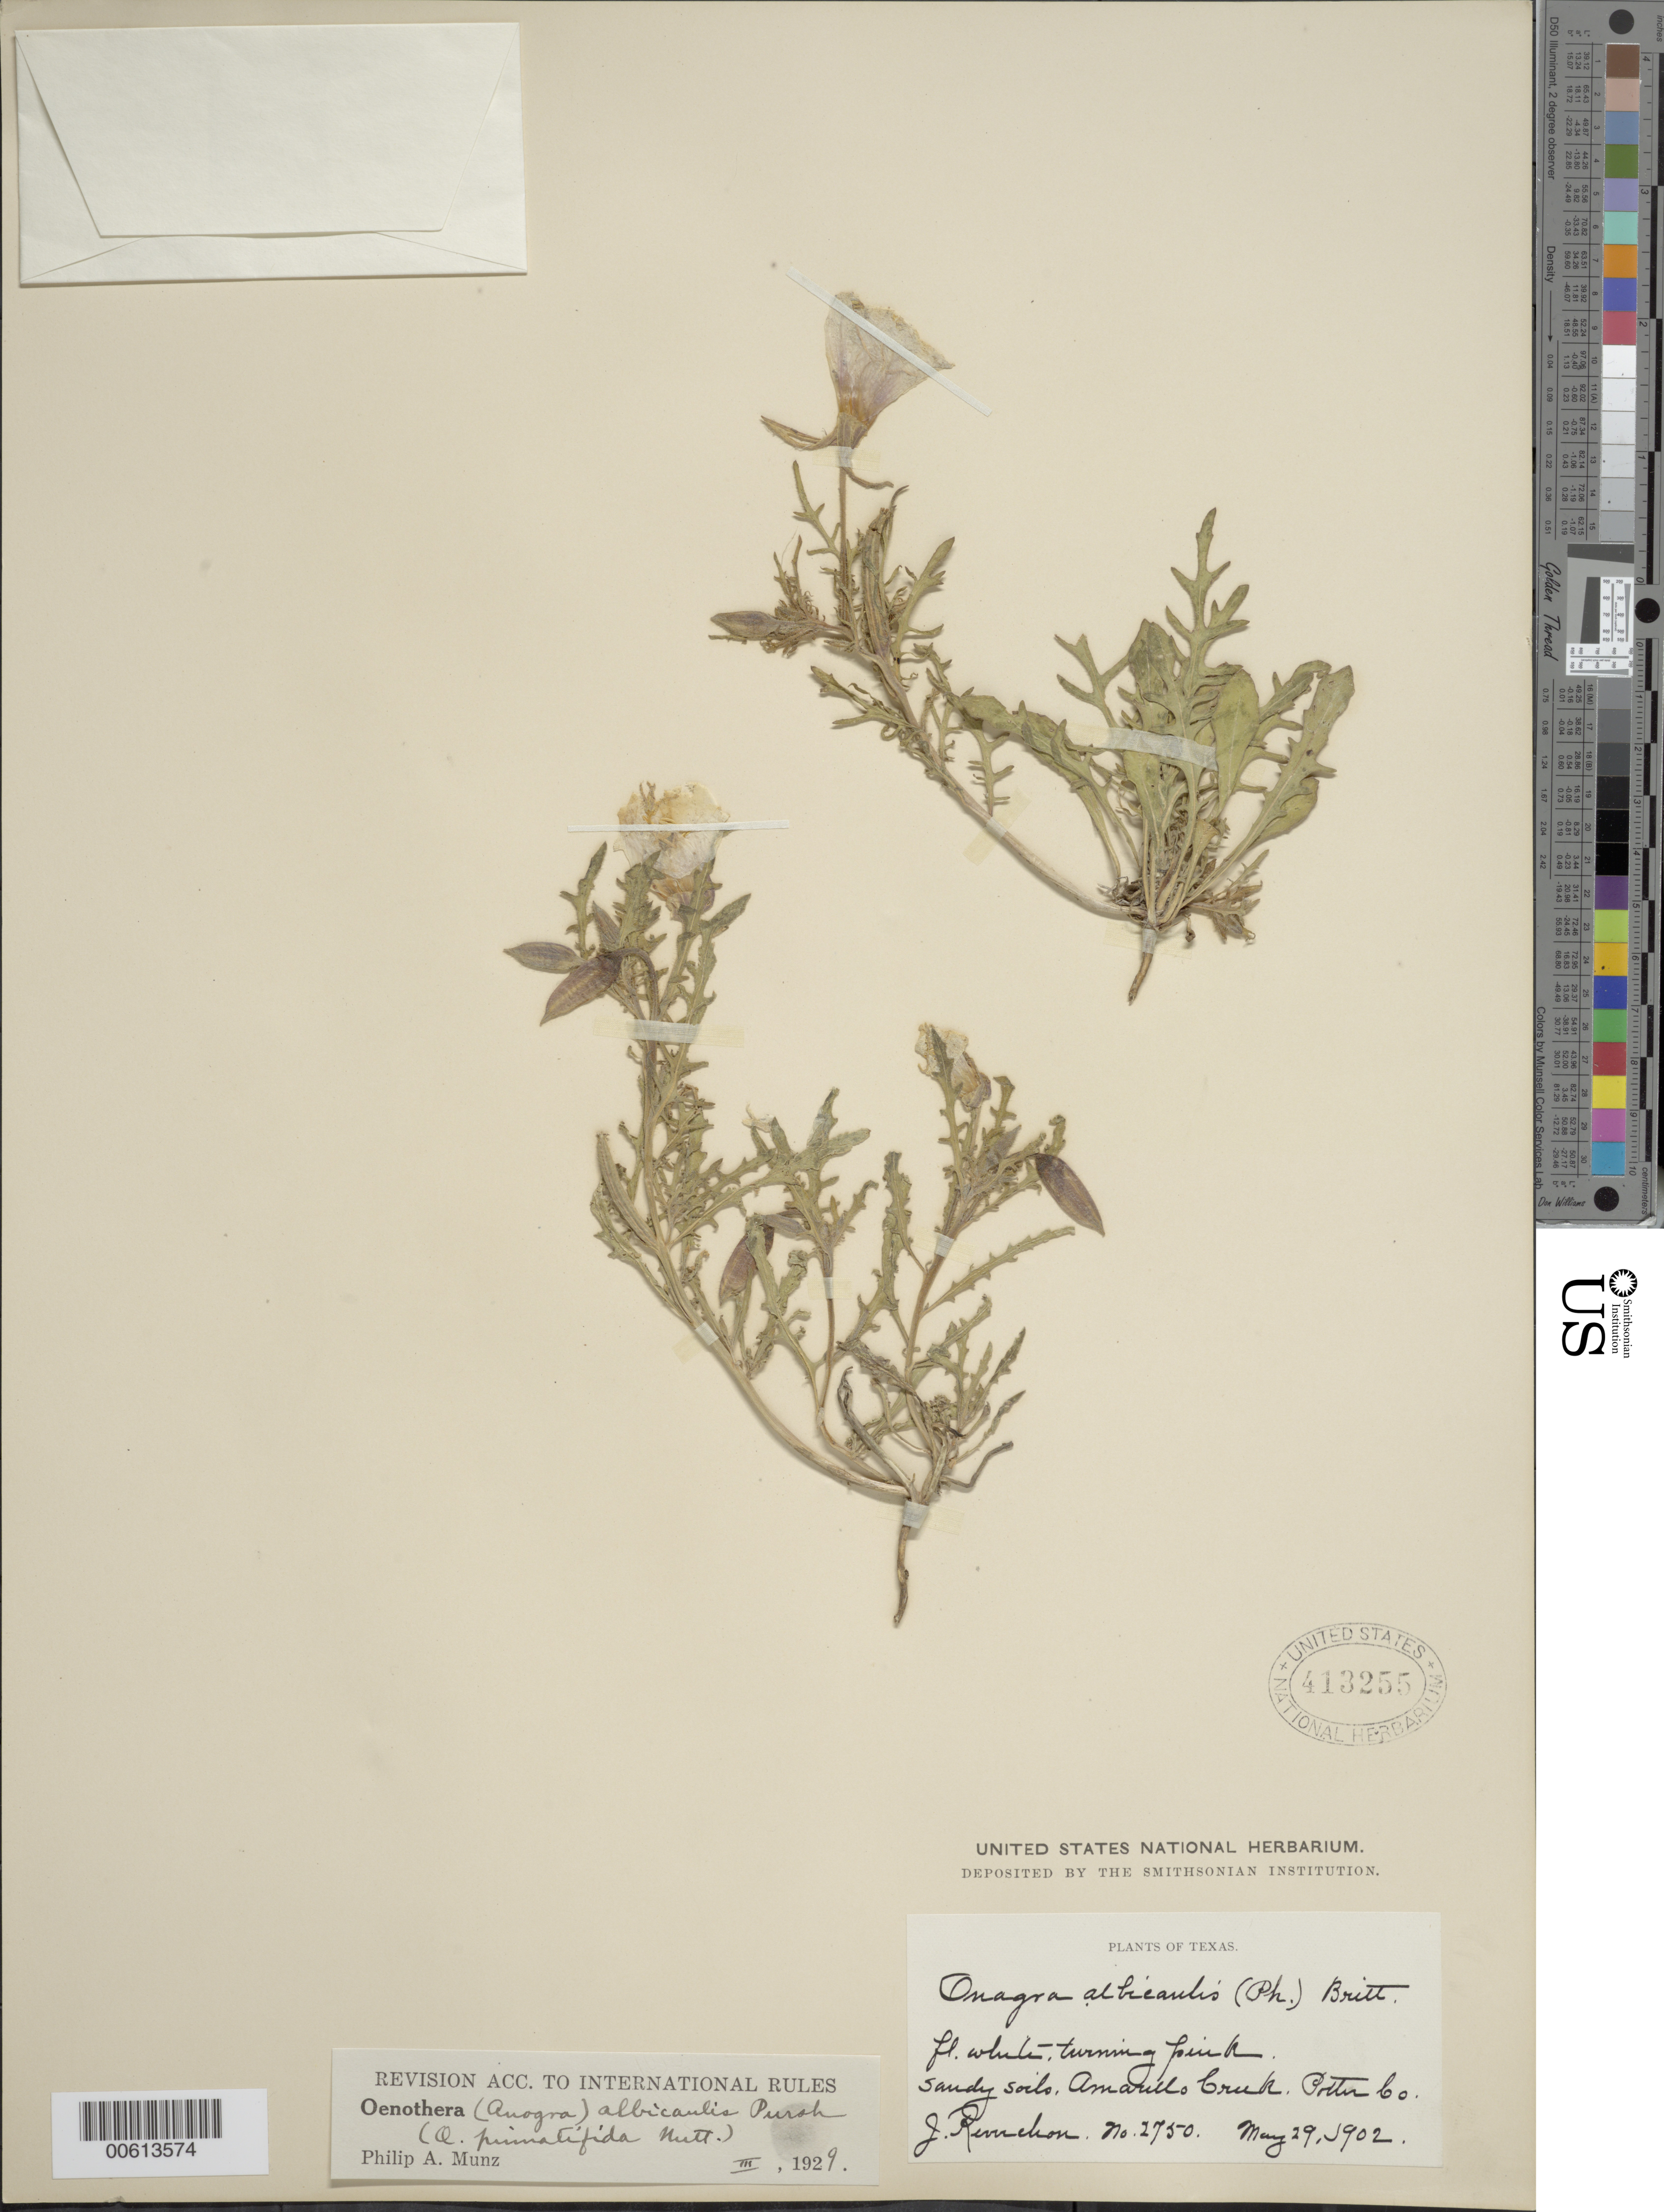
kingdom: Plantae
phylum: Tracheophyta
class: Magnoliopsida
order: Myrtales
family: Onagraceae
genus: Oenothera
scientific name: Oenothera albicaulis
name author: Pursh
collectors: J. Reverchon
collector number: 2750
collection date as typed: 29 May 1902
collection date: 1902-05-29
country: United States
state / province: Texas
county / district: Potter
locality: Amarillo Creek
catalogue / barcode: US 413255